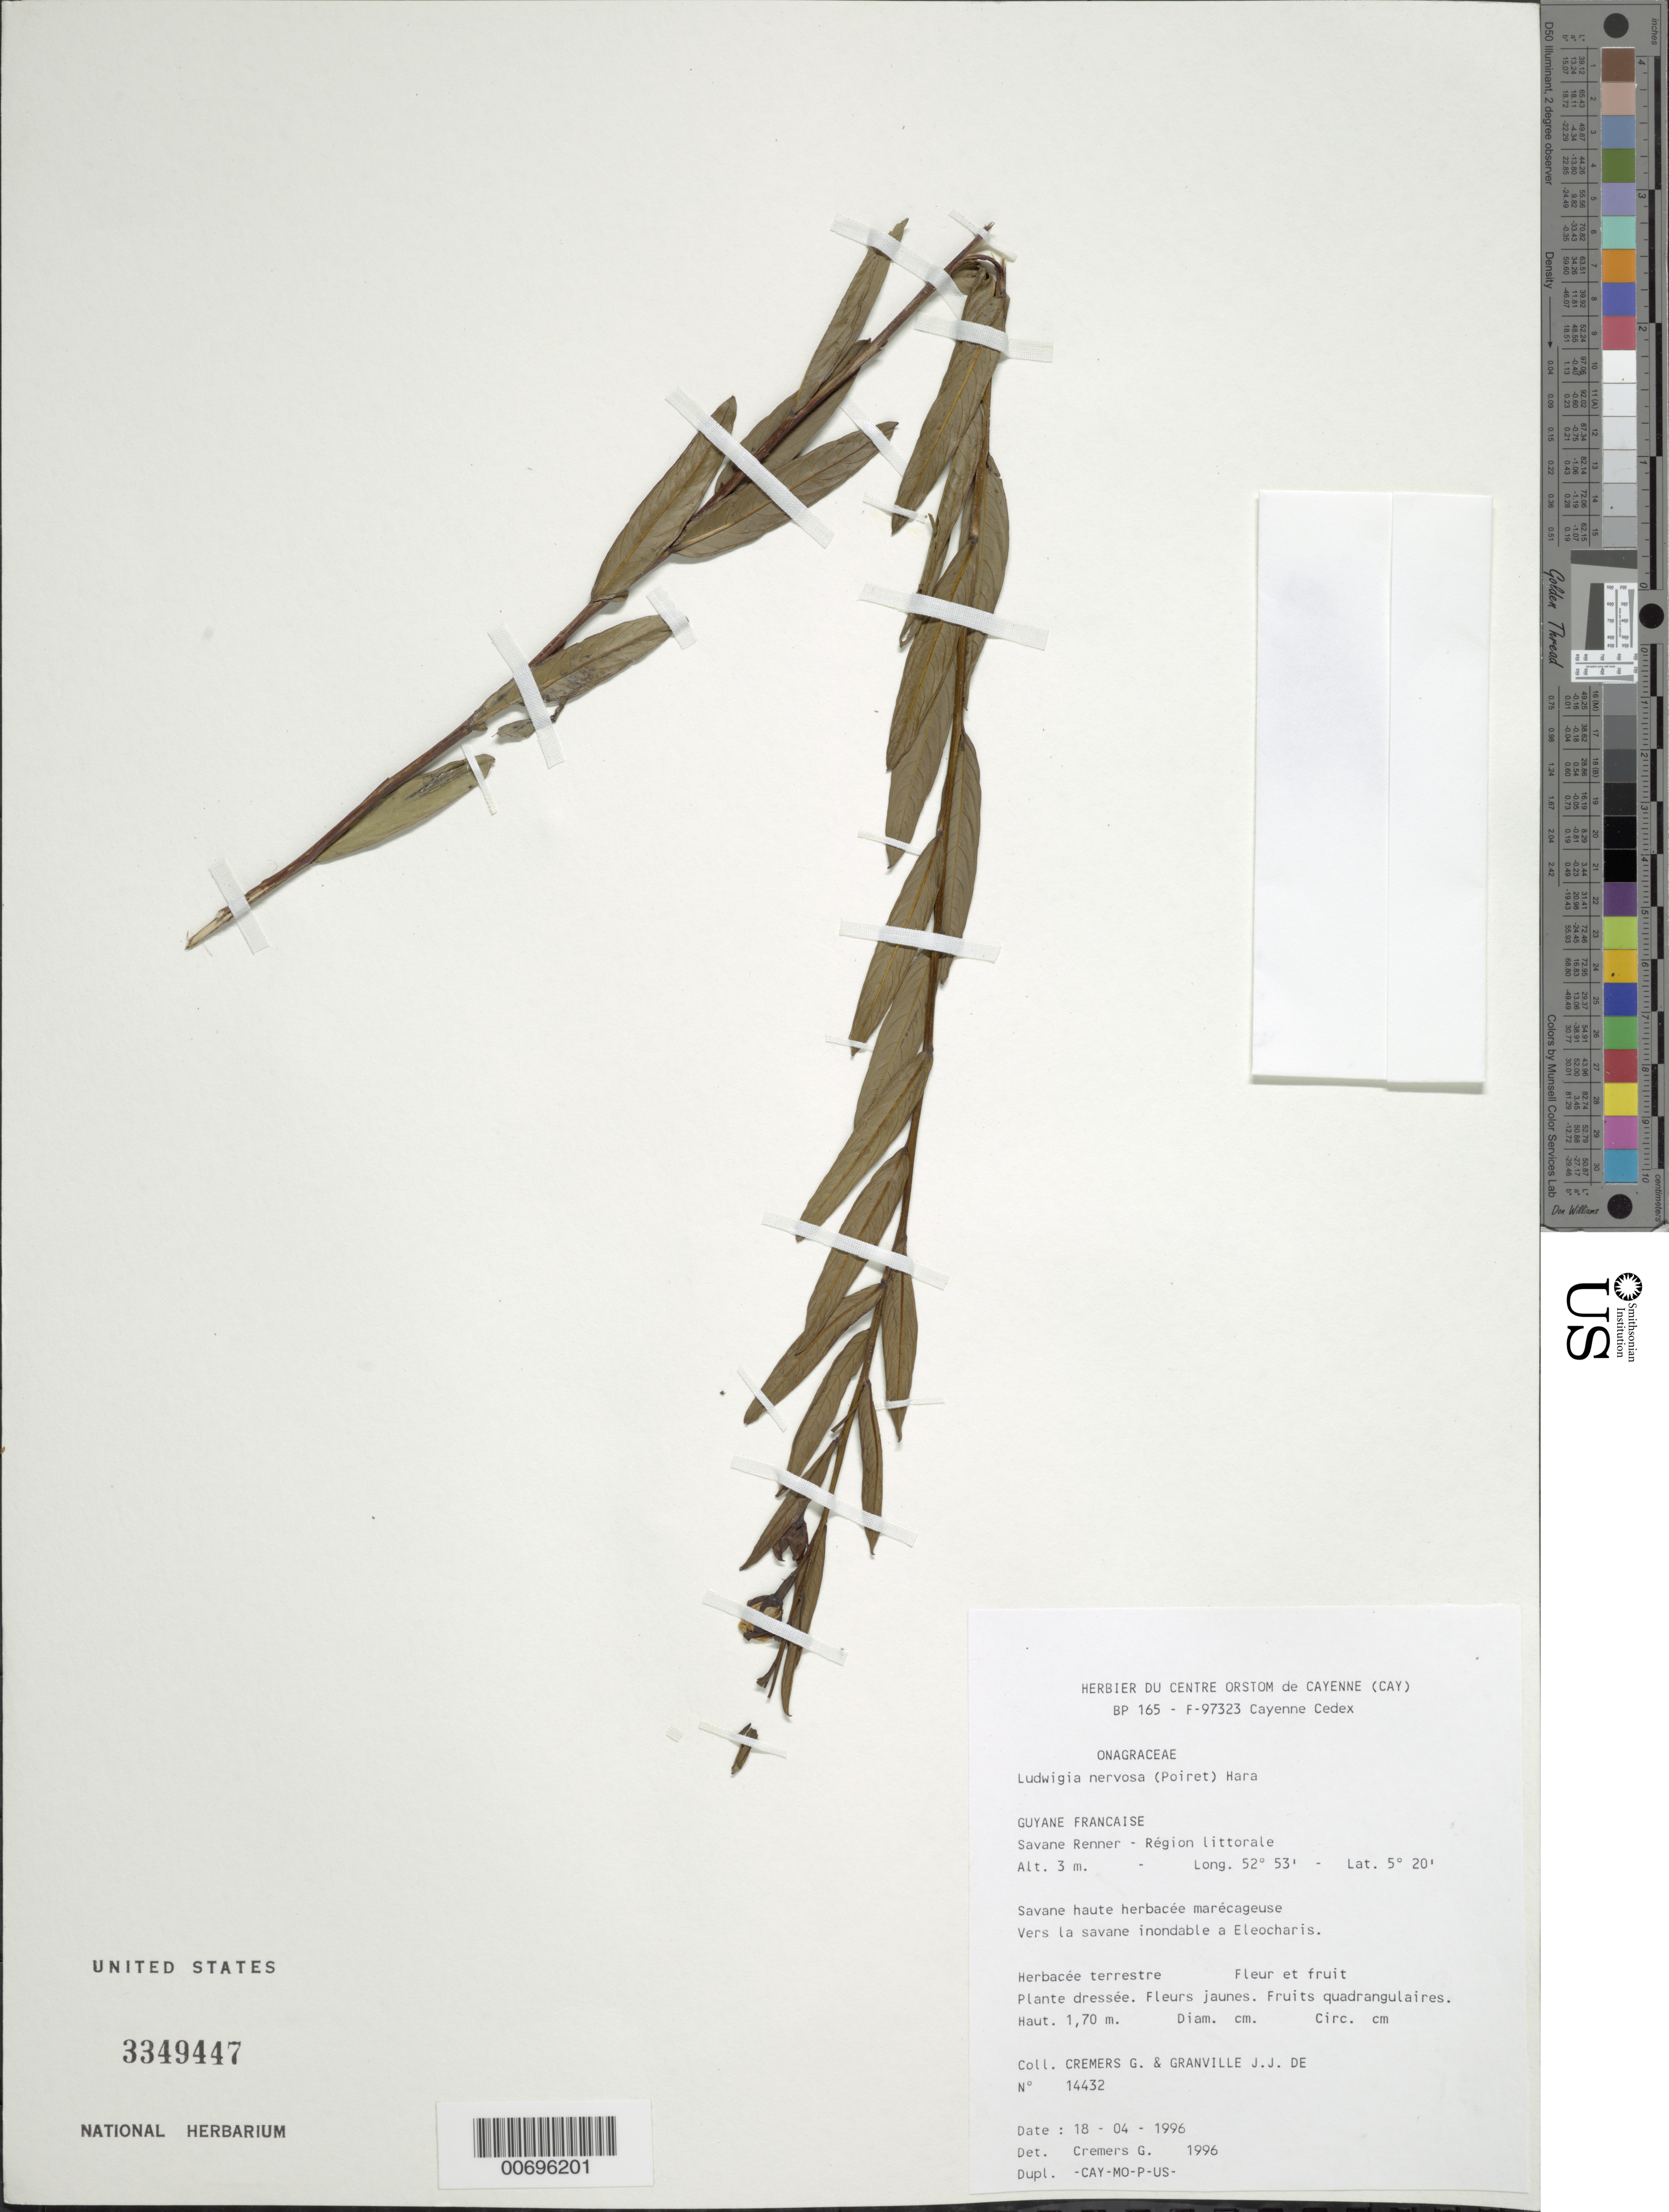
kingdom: Plantae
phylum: Tracheophyta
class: Magnoliopsida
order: Myrtales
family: Onagraceae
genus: Ludwigia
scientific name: Ludwigia nervosa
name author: (Poir.) H. Hara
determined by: Cremers, Georges A.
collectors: G. Cremers & J.-J. de Granville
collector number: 14432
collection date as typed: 18-Apr-96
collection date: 1996-04-18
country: French Guiana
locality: Savane Renner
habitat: Savane haute herbacée marécageuse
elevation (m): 3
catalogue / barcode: US 3349447